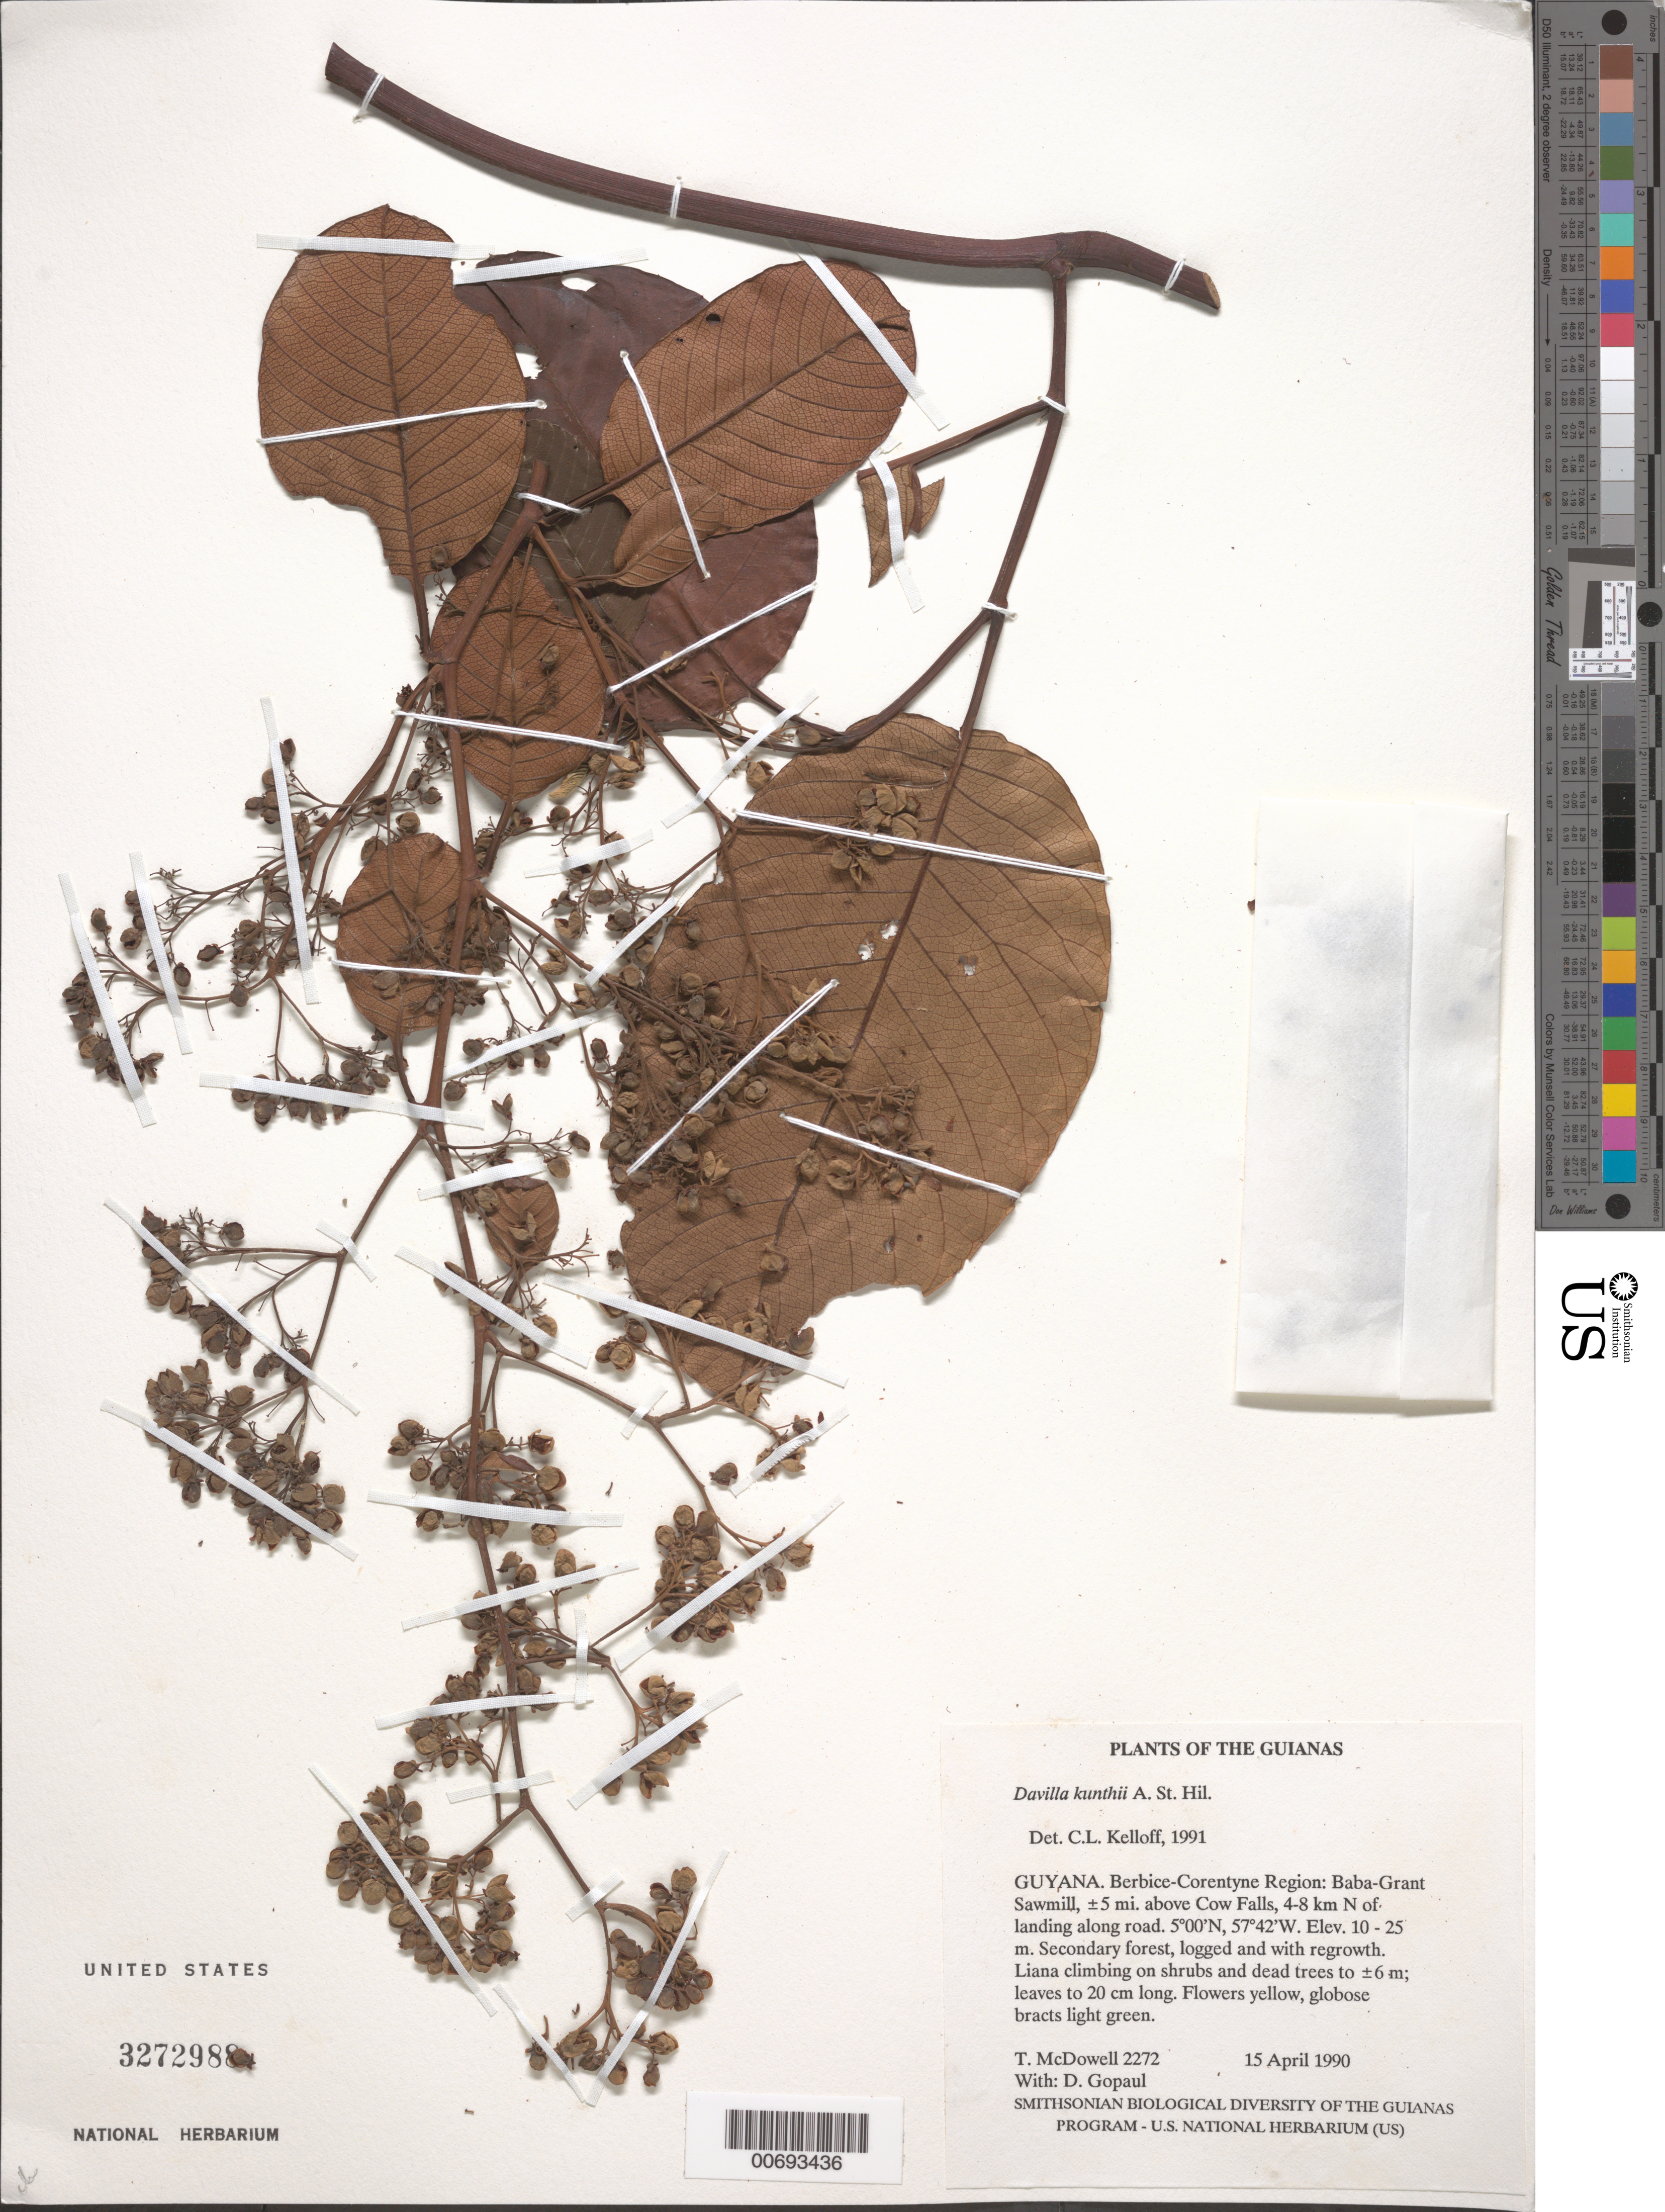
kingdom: Plantae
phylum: Tracheophyta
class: Magnoliopsida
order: Dilleniales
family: Dilleniaceae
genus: Davilla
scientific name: Davilla kunthii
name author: A. St.-Hil.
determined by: Kelloff, Carol L., (US), Smithsonian Institution - National Museum of Natural History (UNITED STATES)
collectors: T. McDowell & D. Gopaul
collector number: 2272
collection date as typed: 15 April 1990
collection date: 1990-04-15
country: Guyana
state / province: E. Berbice-Corentyne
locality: Baba-Grant Sawmill, ±5 mi. above Cow Falls, Corentyne River. 4-8 km N of landing along logging road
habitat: Secondary forest, logged and with regrowth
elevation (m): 10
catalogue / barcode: US 3272988